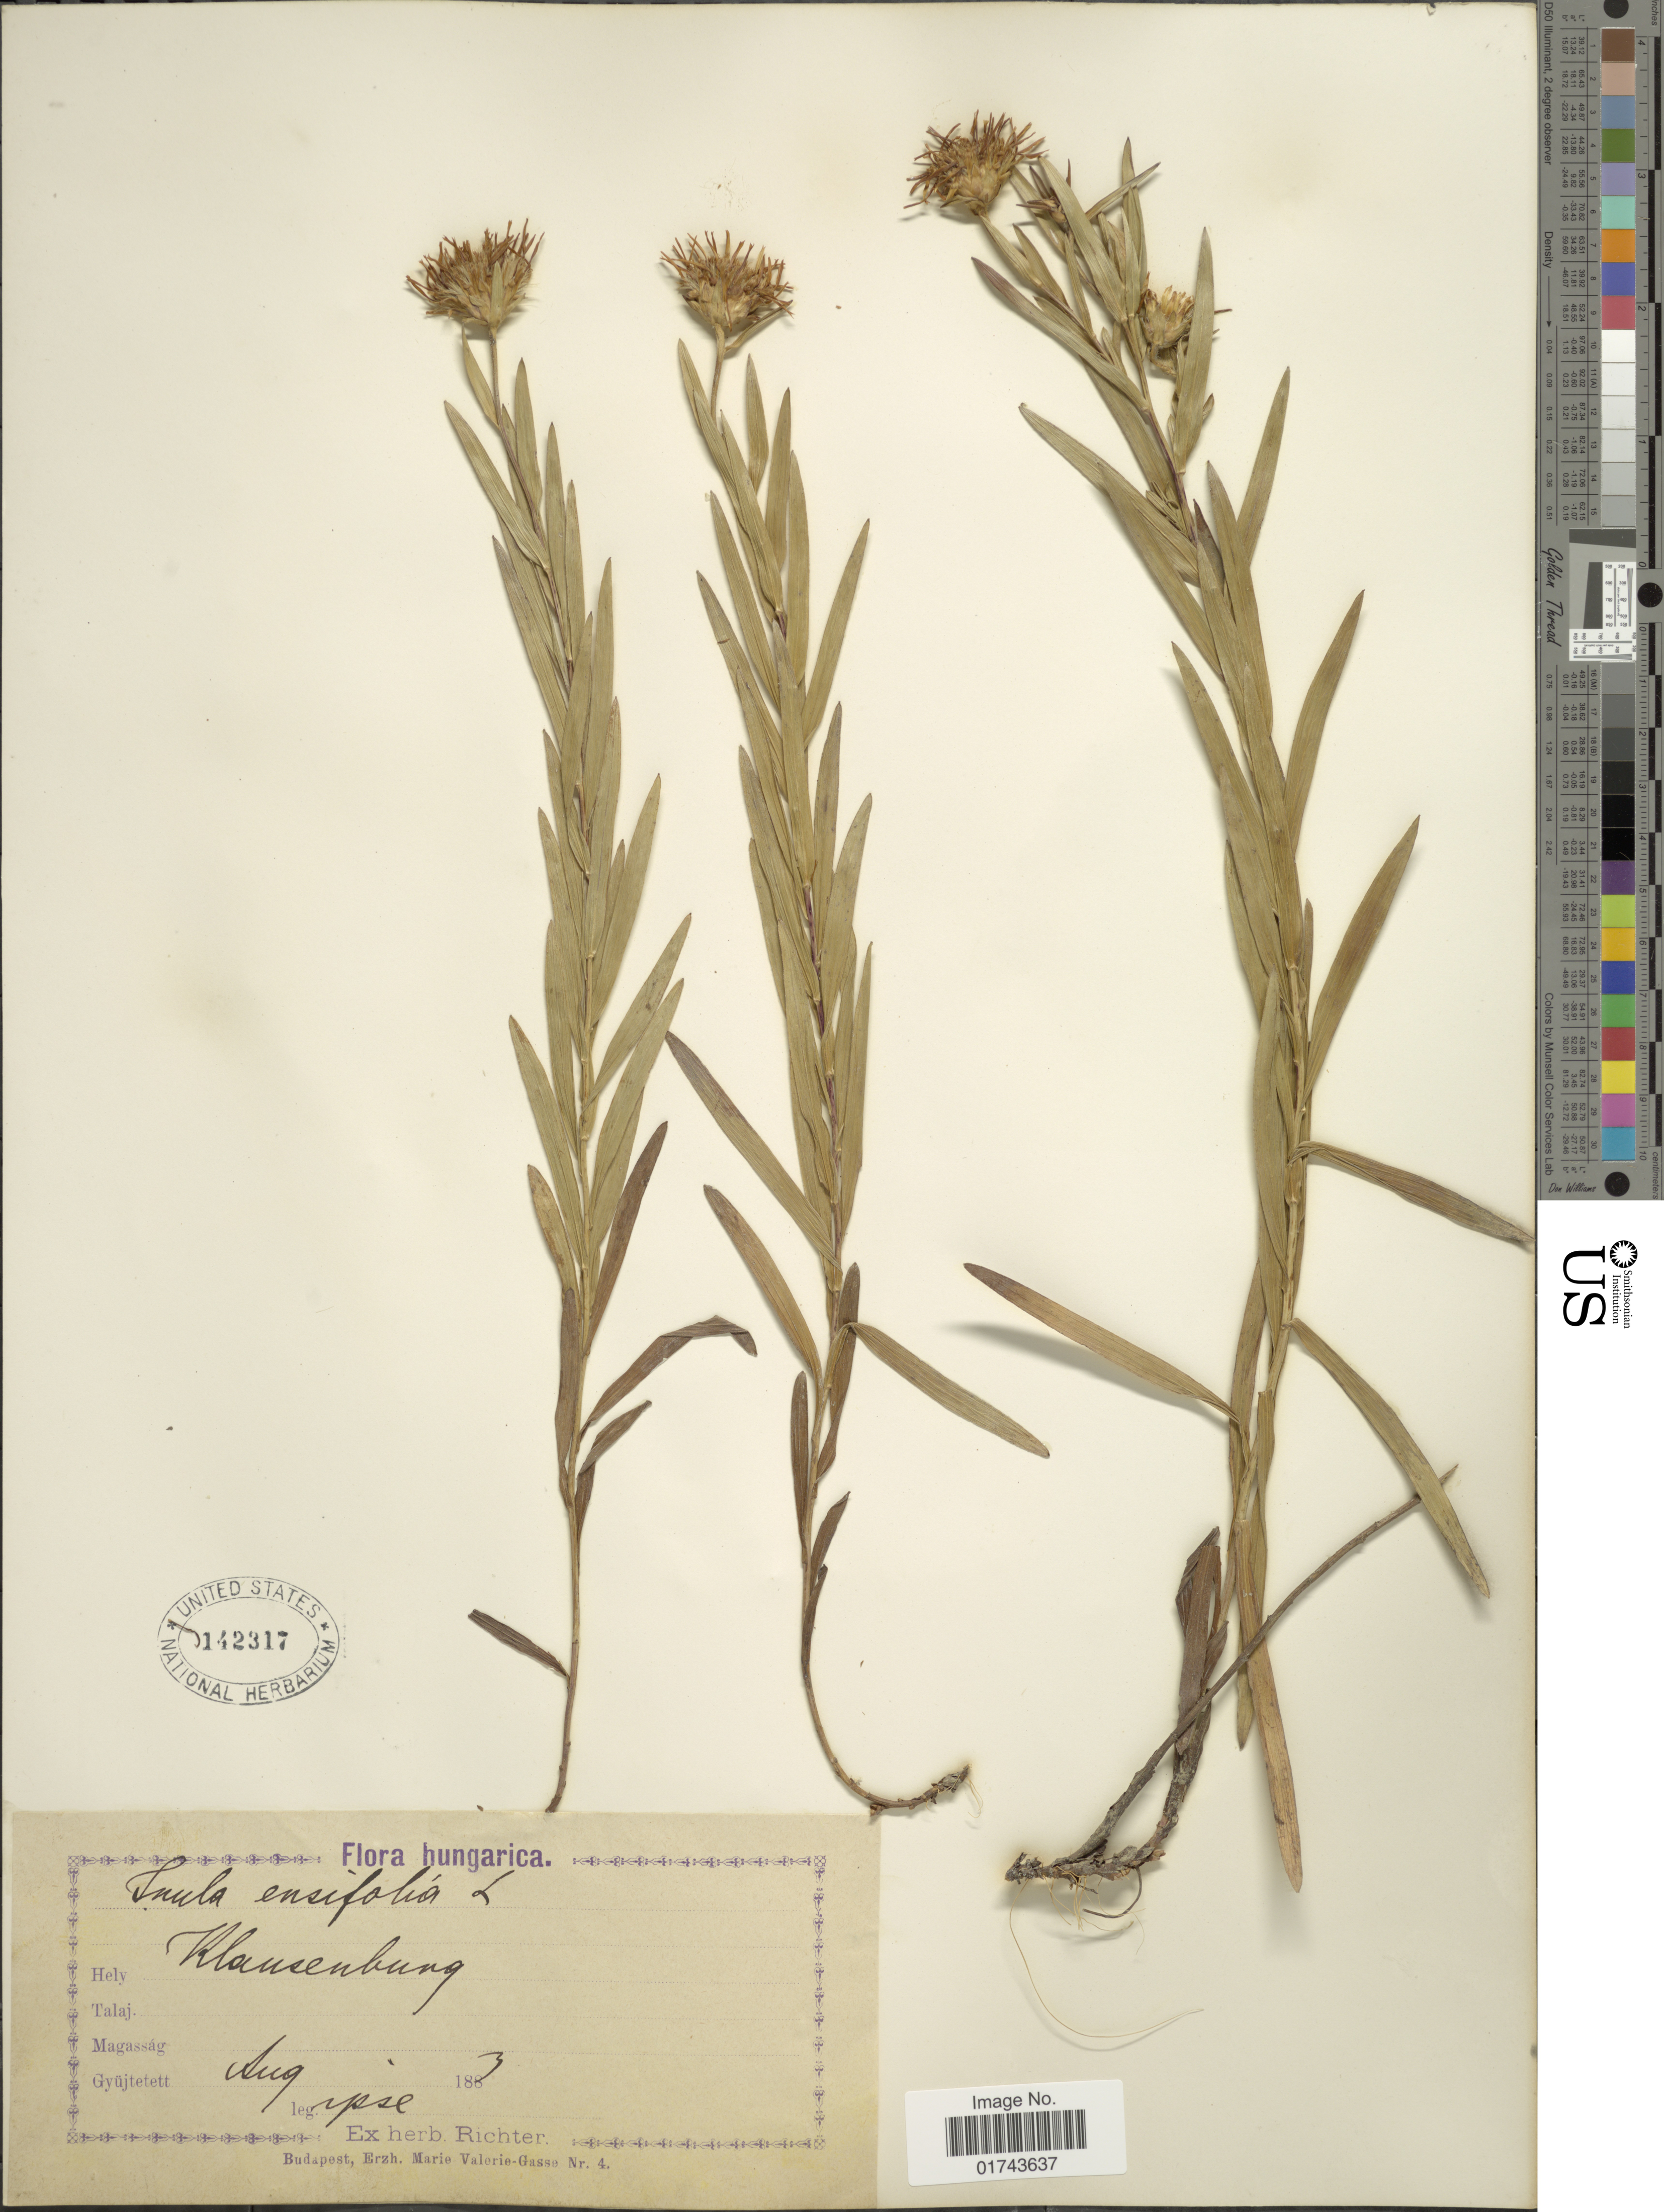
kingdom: Plantae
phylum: Tracheophyta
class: Magnoliopsida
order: Asterales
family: Asteraceae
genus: Inula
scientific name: Inula ensifolia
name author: L.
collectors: -- Richter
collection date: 1883-08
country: Hungary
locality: Hansenbung [interpreted]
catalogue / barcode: US 142317